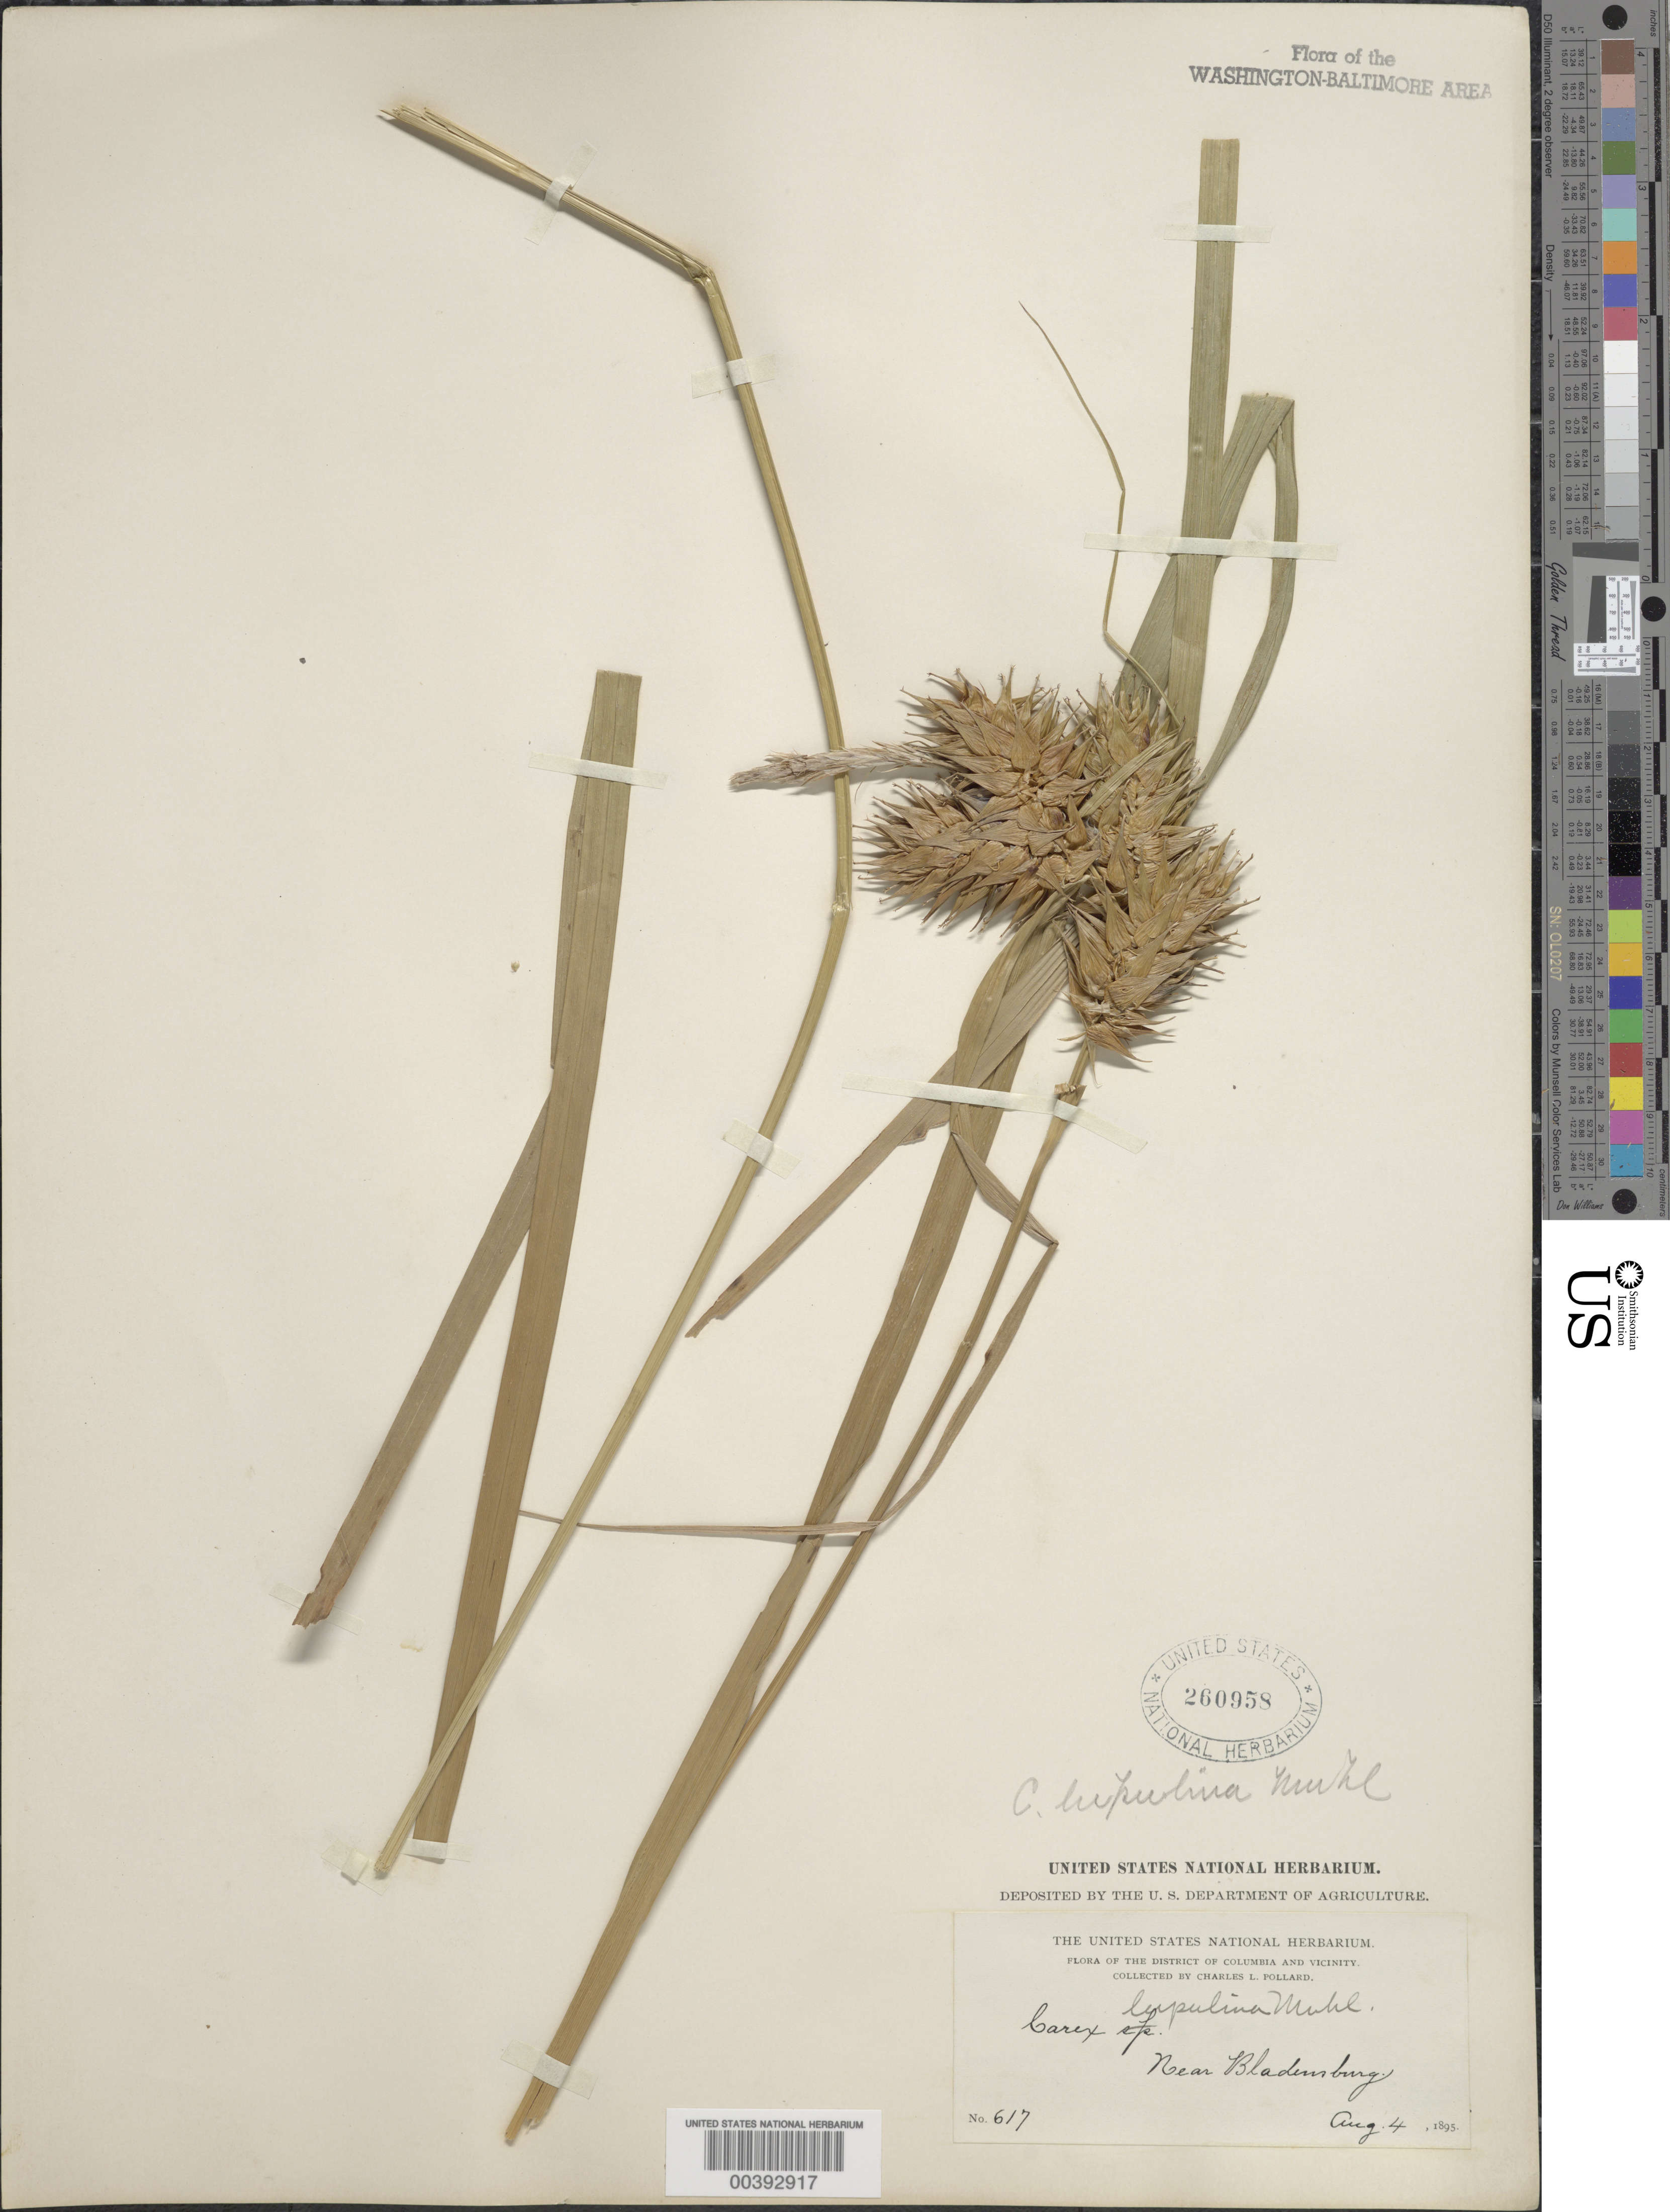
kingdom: Plantae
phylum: Tracheophyta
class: Liliopsida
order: Poales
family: Cyperaceae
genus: Carex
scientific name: Carex lupulina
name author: Muhl. ex Willd.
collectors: C. L. Pollard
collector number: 617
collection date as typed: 04 Aug 1895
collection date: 1895-08-04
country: United States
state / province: Maryland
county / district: Prince George's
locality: Bladensburg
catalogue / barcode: US 260958